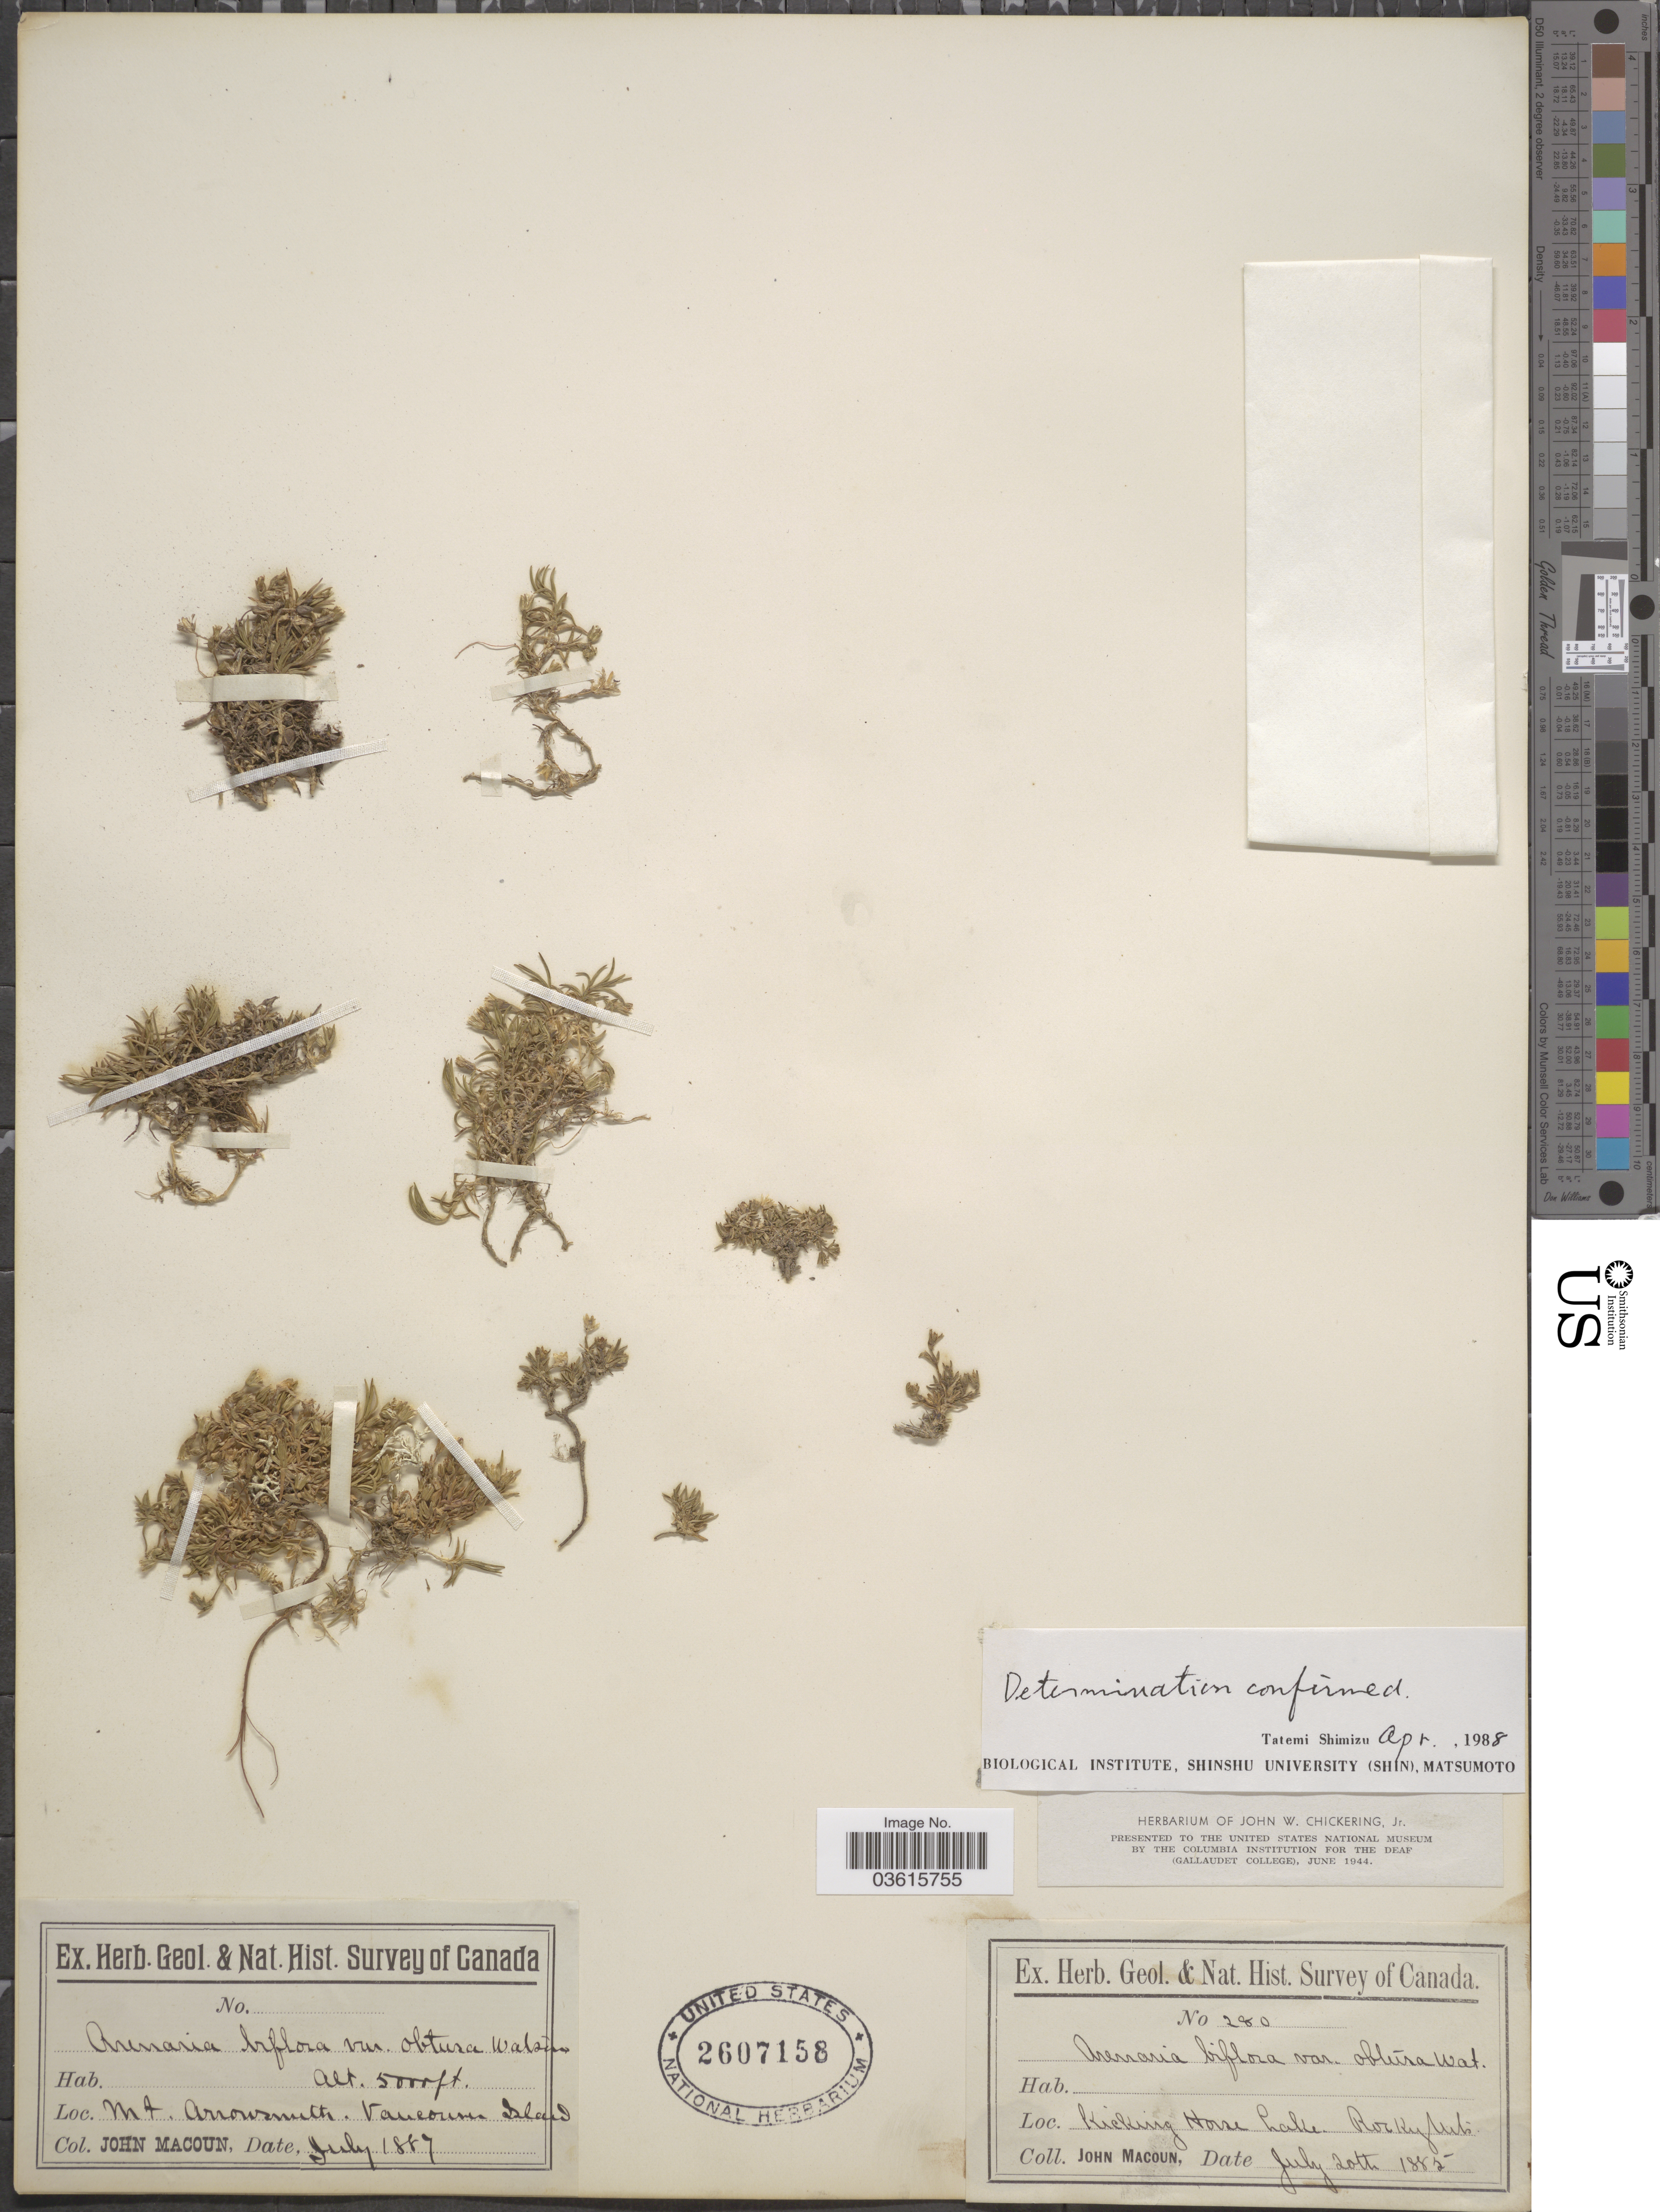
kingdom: Plantae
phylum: Tracheophyta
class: Magnoliopsida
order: Caryophyllales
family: Caryophyllaceae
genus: Cherleria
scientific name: Cherleria biflora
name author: (L.) A.J. Moore & Dillenb.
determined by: Strong, M. T., (US), Smithsonian Institution - National Museum of Natural History (UNITED STATES)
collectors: J. Macoun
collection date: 1887-07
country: Canada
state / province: British Columbia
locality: Mt. Arrowsmith. Vancouver Island.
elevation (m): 1524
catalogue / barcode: US 2607158